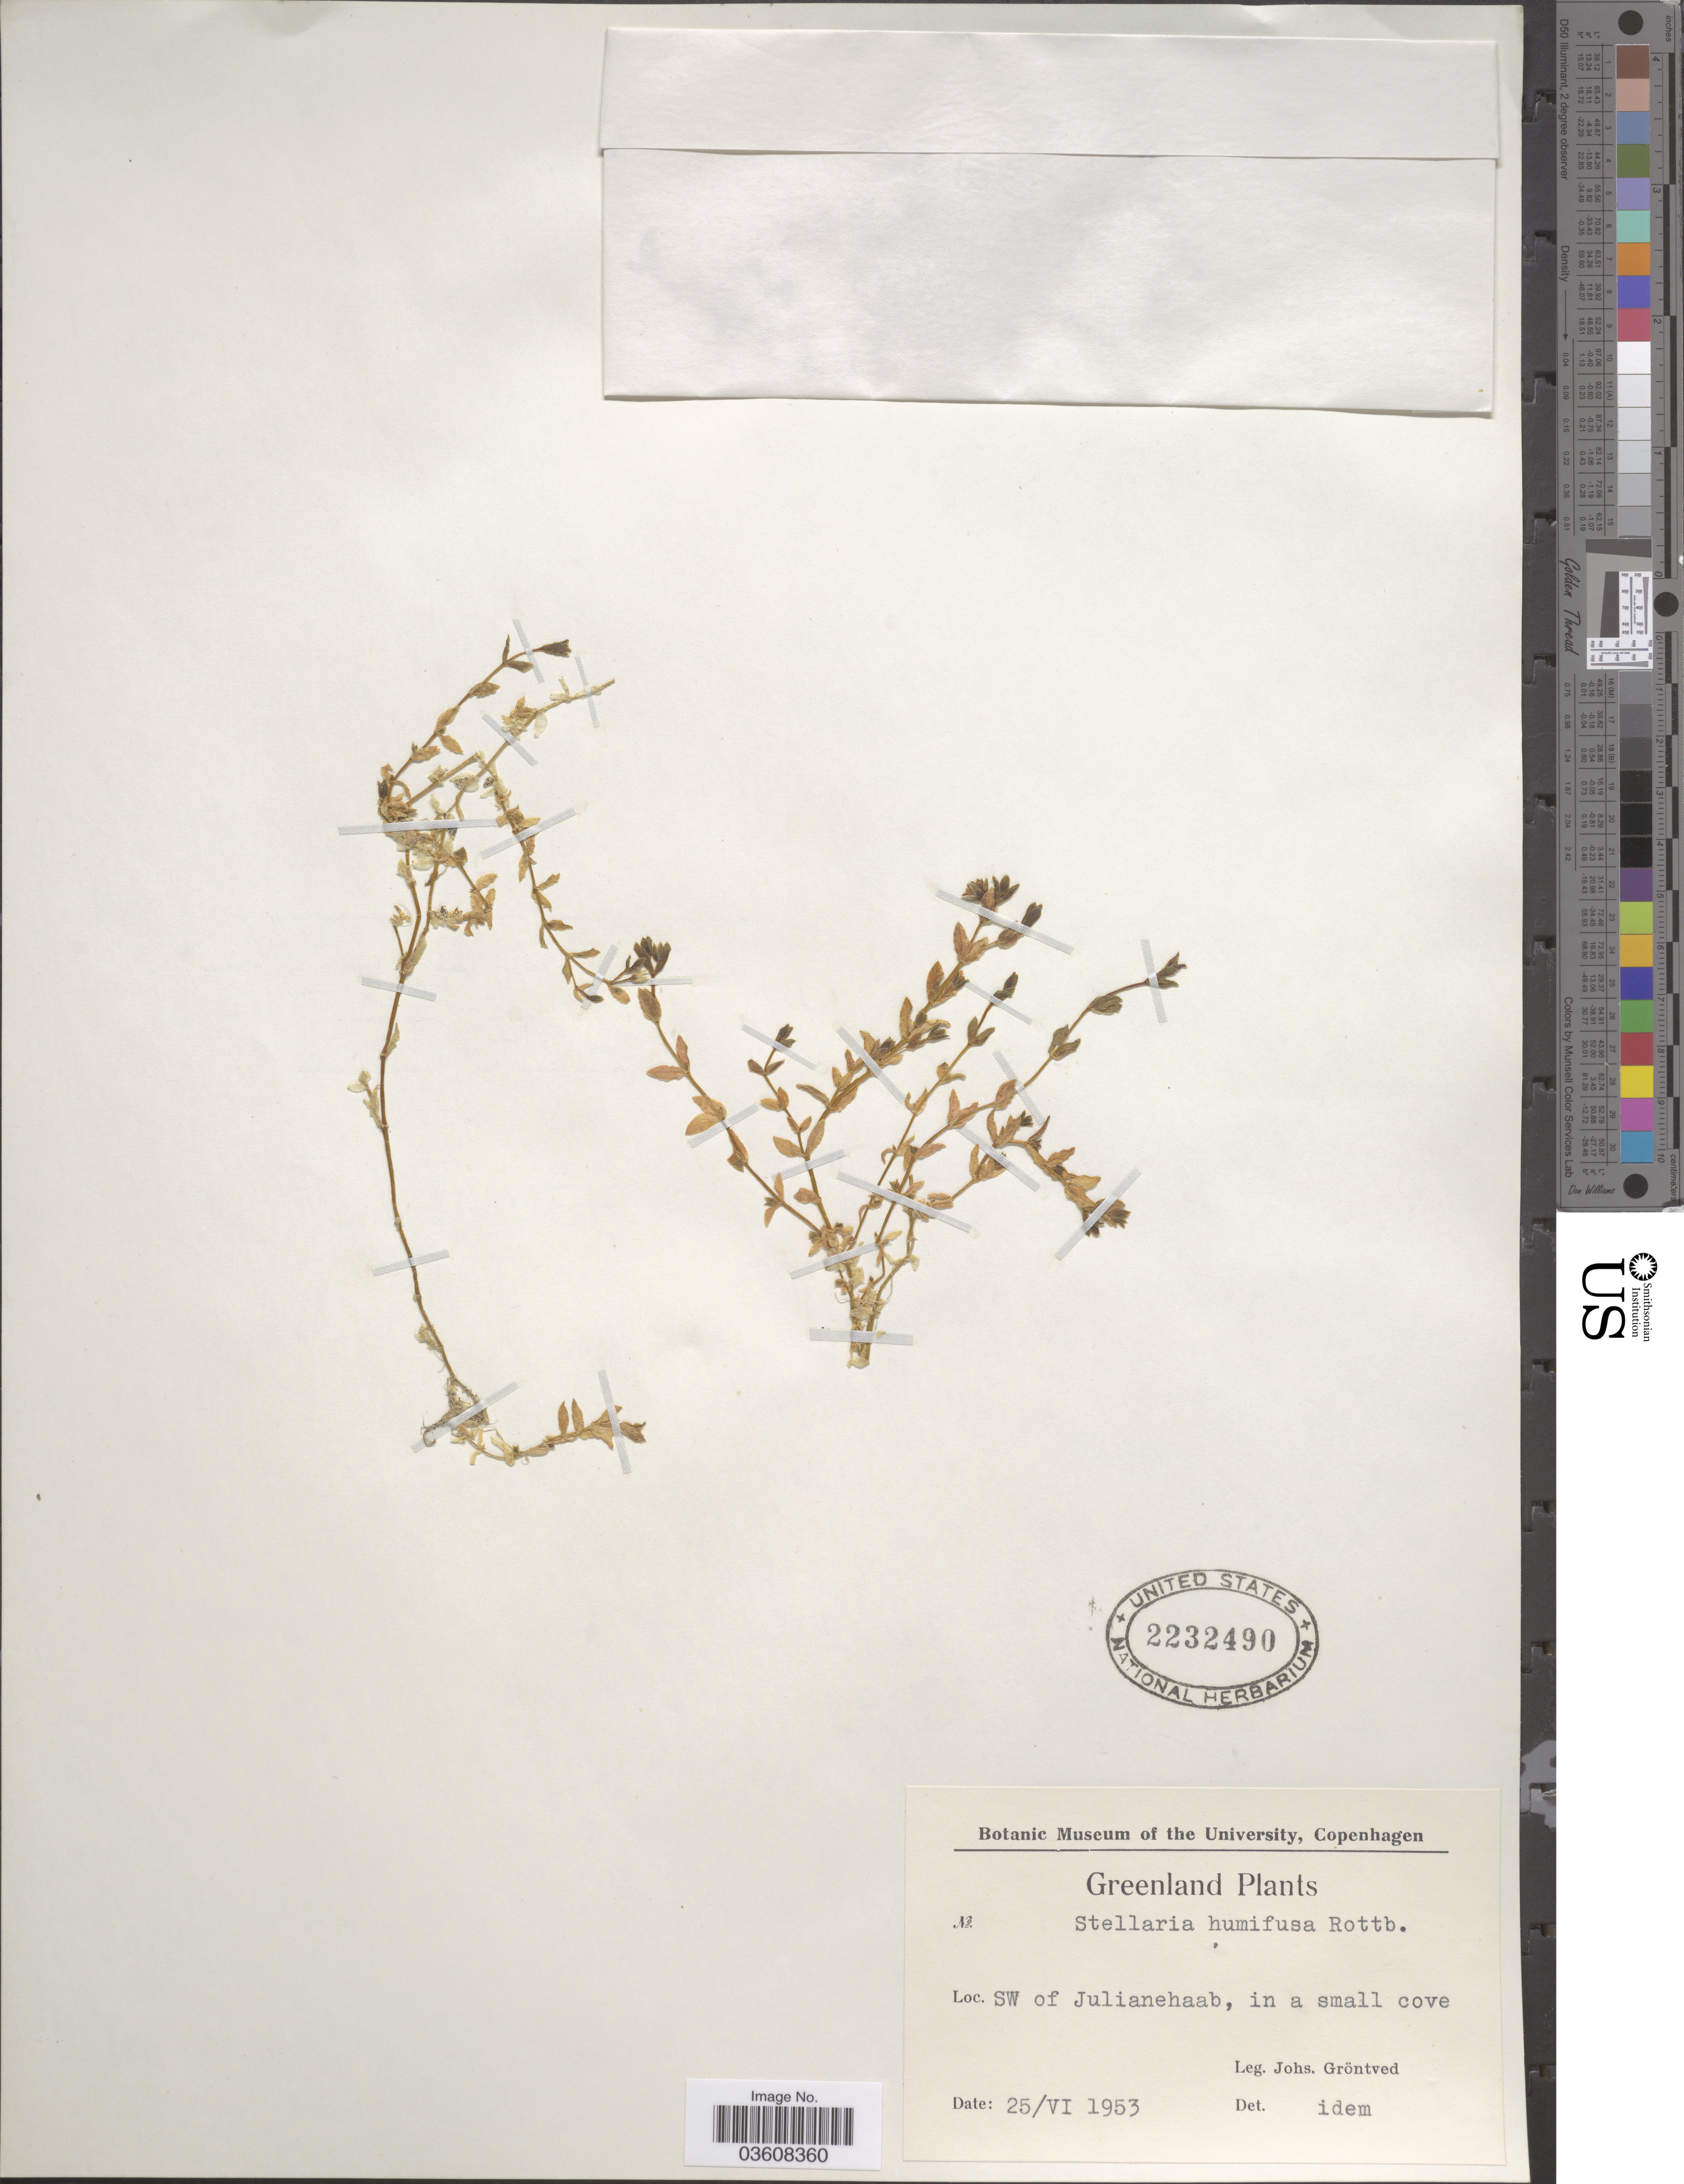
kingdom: Plantae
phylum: Tracheophyta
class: Magnoliopsida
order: Caryophyllales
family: Caryophyllaceae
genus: Stellaria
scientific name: Stellaria humifusa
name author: Rottb.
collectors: J. Gröntved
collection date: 1953-06-25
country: Greenland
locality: SW of Julianehaab, in a small cove.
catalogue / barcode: US 2232490